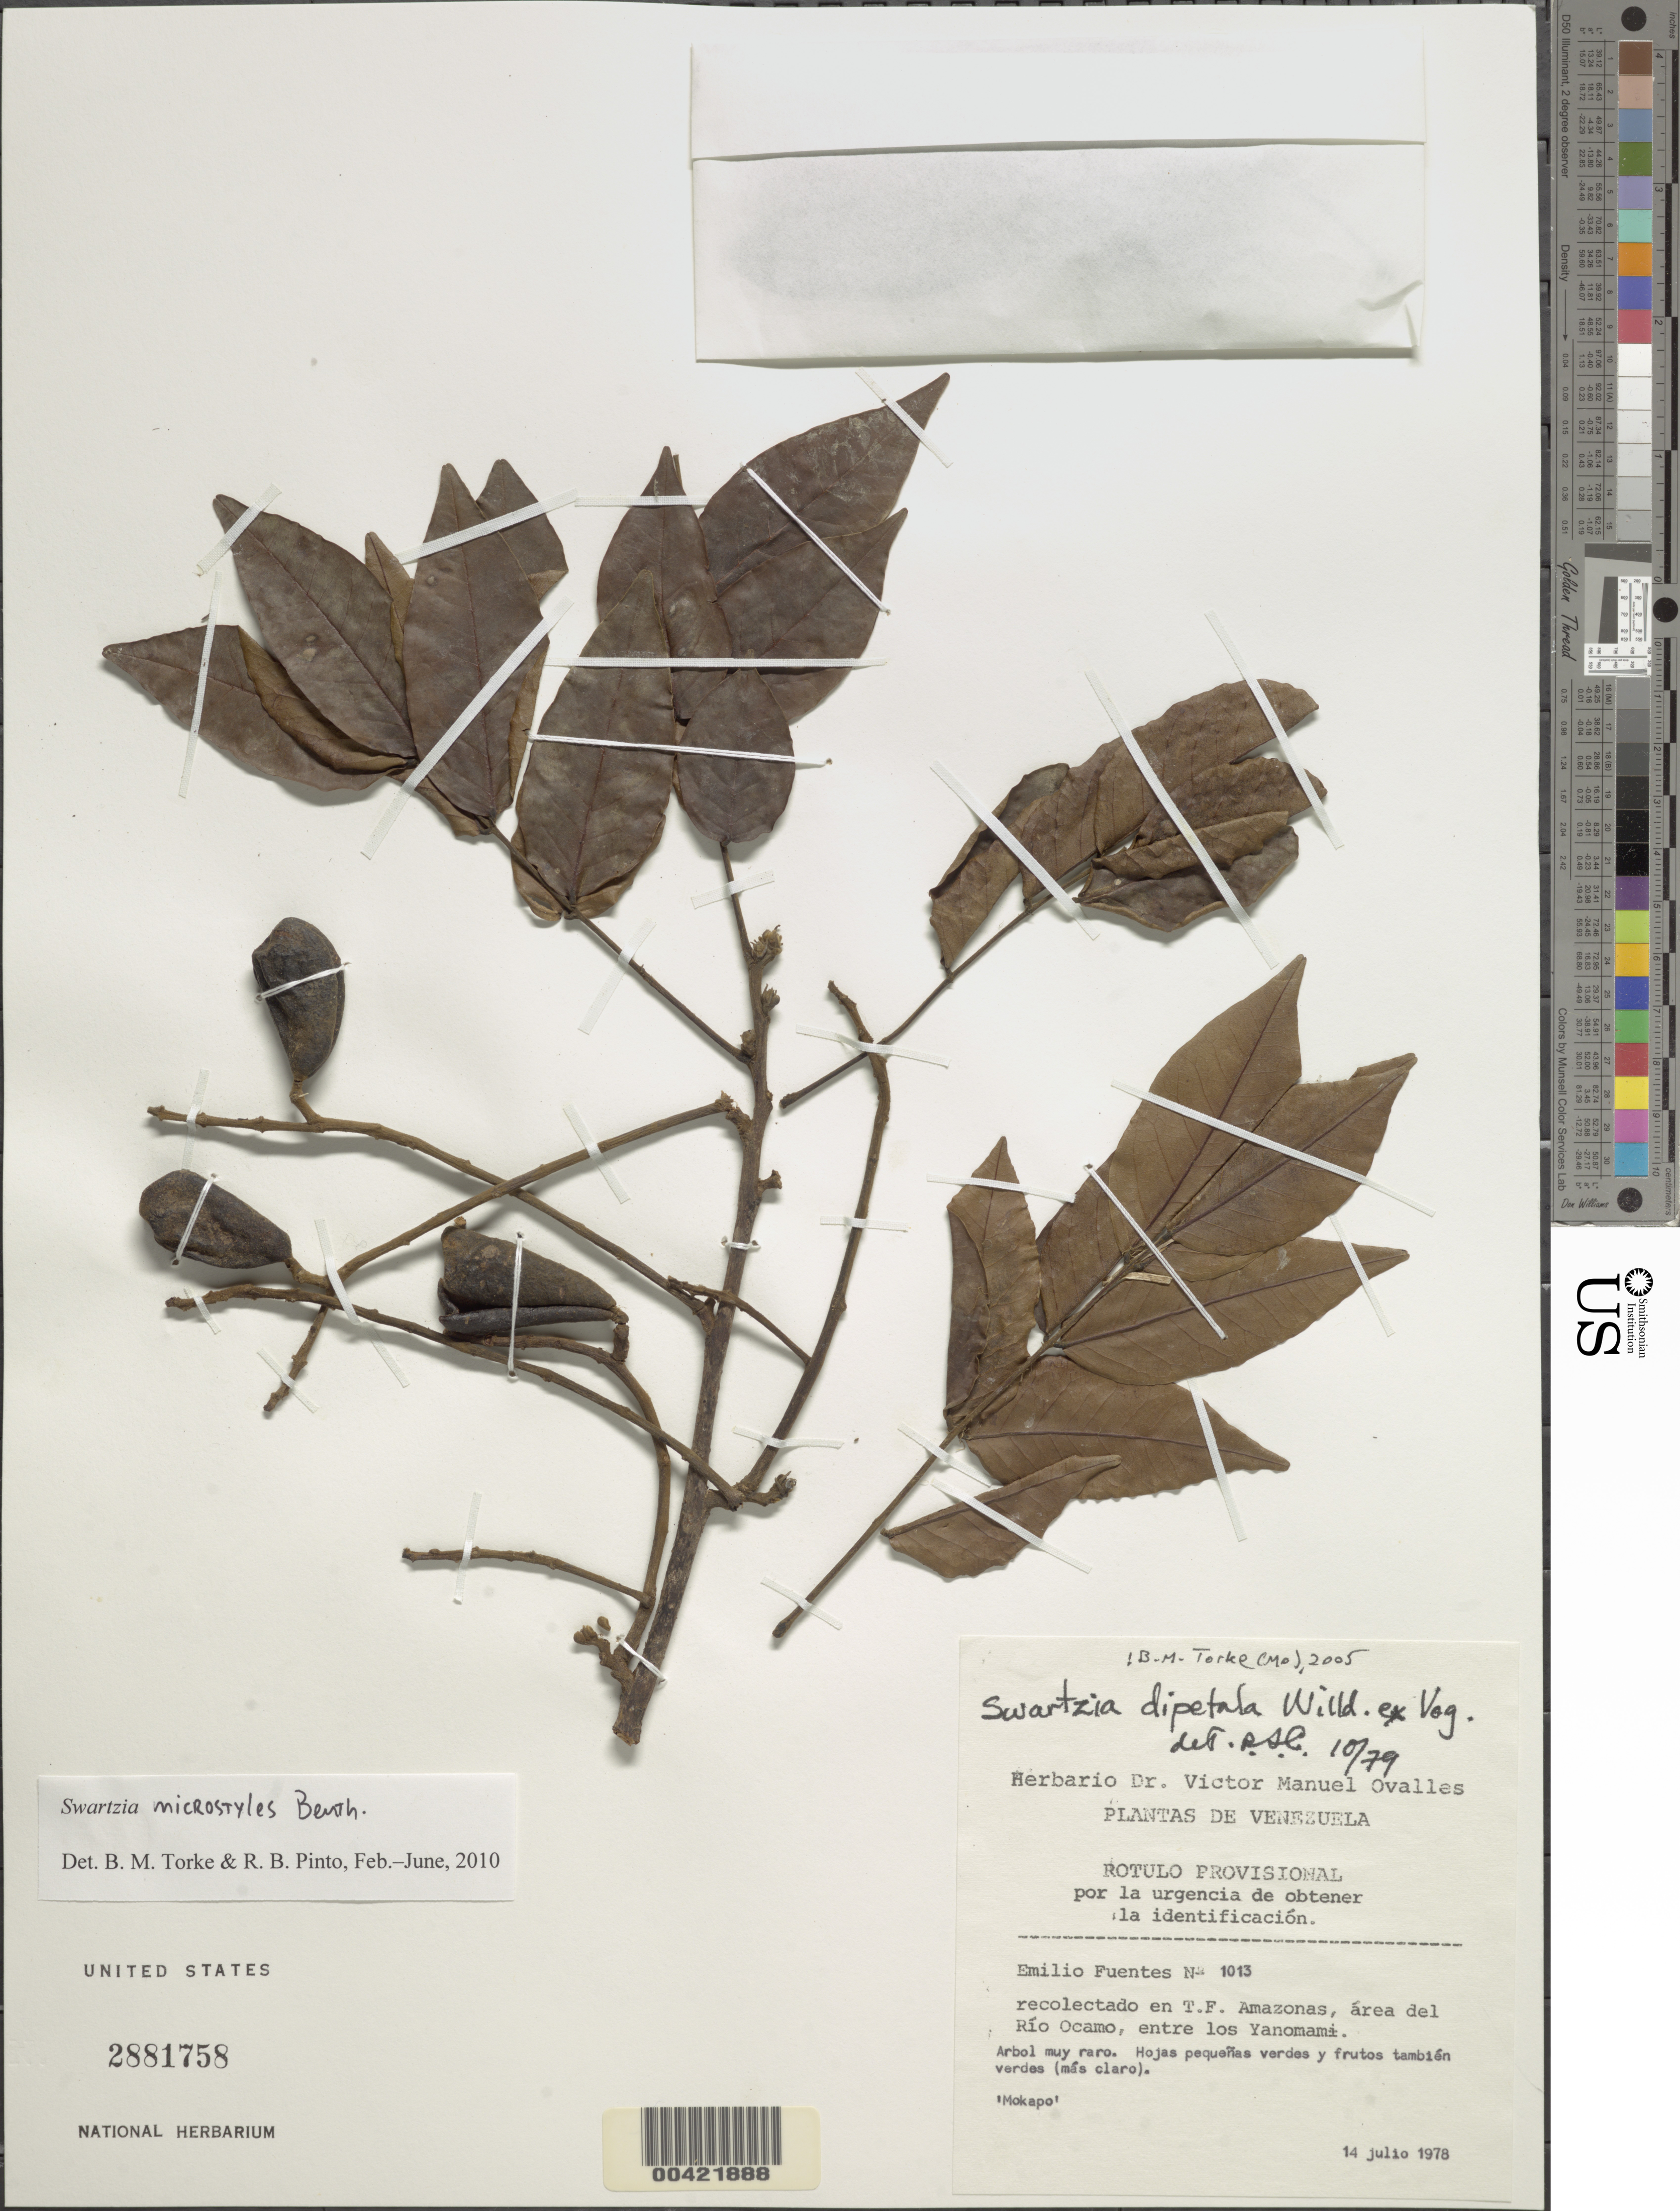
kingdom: Plantae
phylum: Tracheophyta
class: Magnoliopsida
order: Fabales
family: Fabaceae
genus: Swartzia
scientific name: Swartzia microstylis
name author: Benth.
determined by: Torke, B. M.; Pinto, R. B.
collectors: E. Fuentes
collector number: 1013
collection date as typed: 14 Jul 1978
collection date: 1978-07-14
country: Venezuela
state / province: Amazonas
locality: Rio Ocama, area del; entre los Yanomami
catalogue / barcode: US 2881758